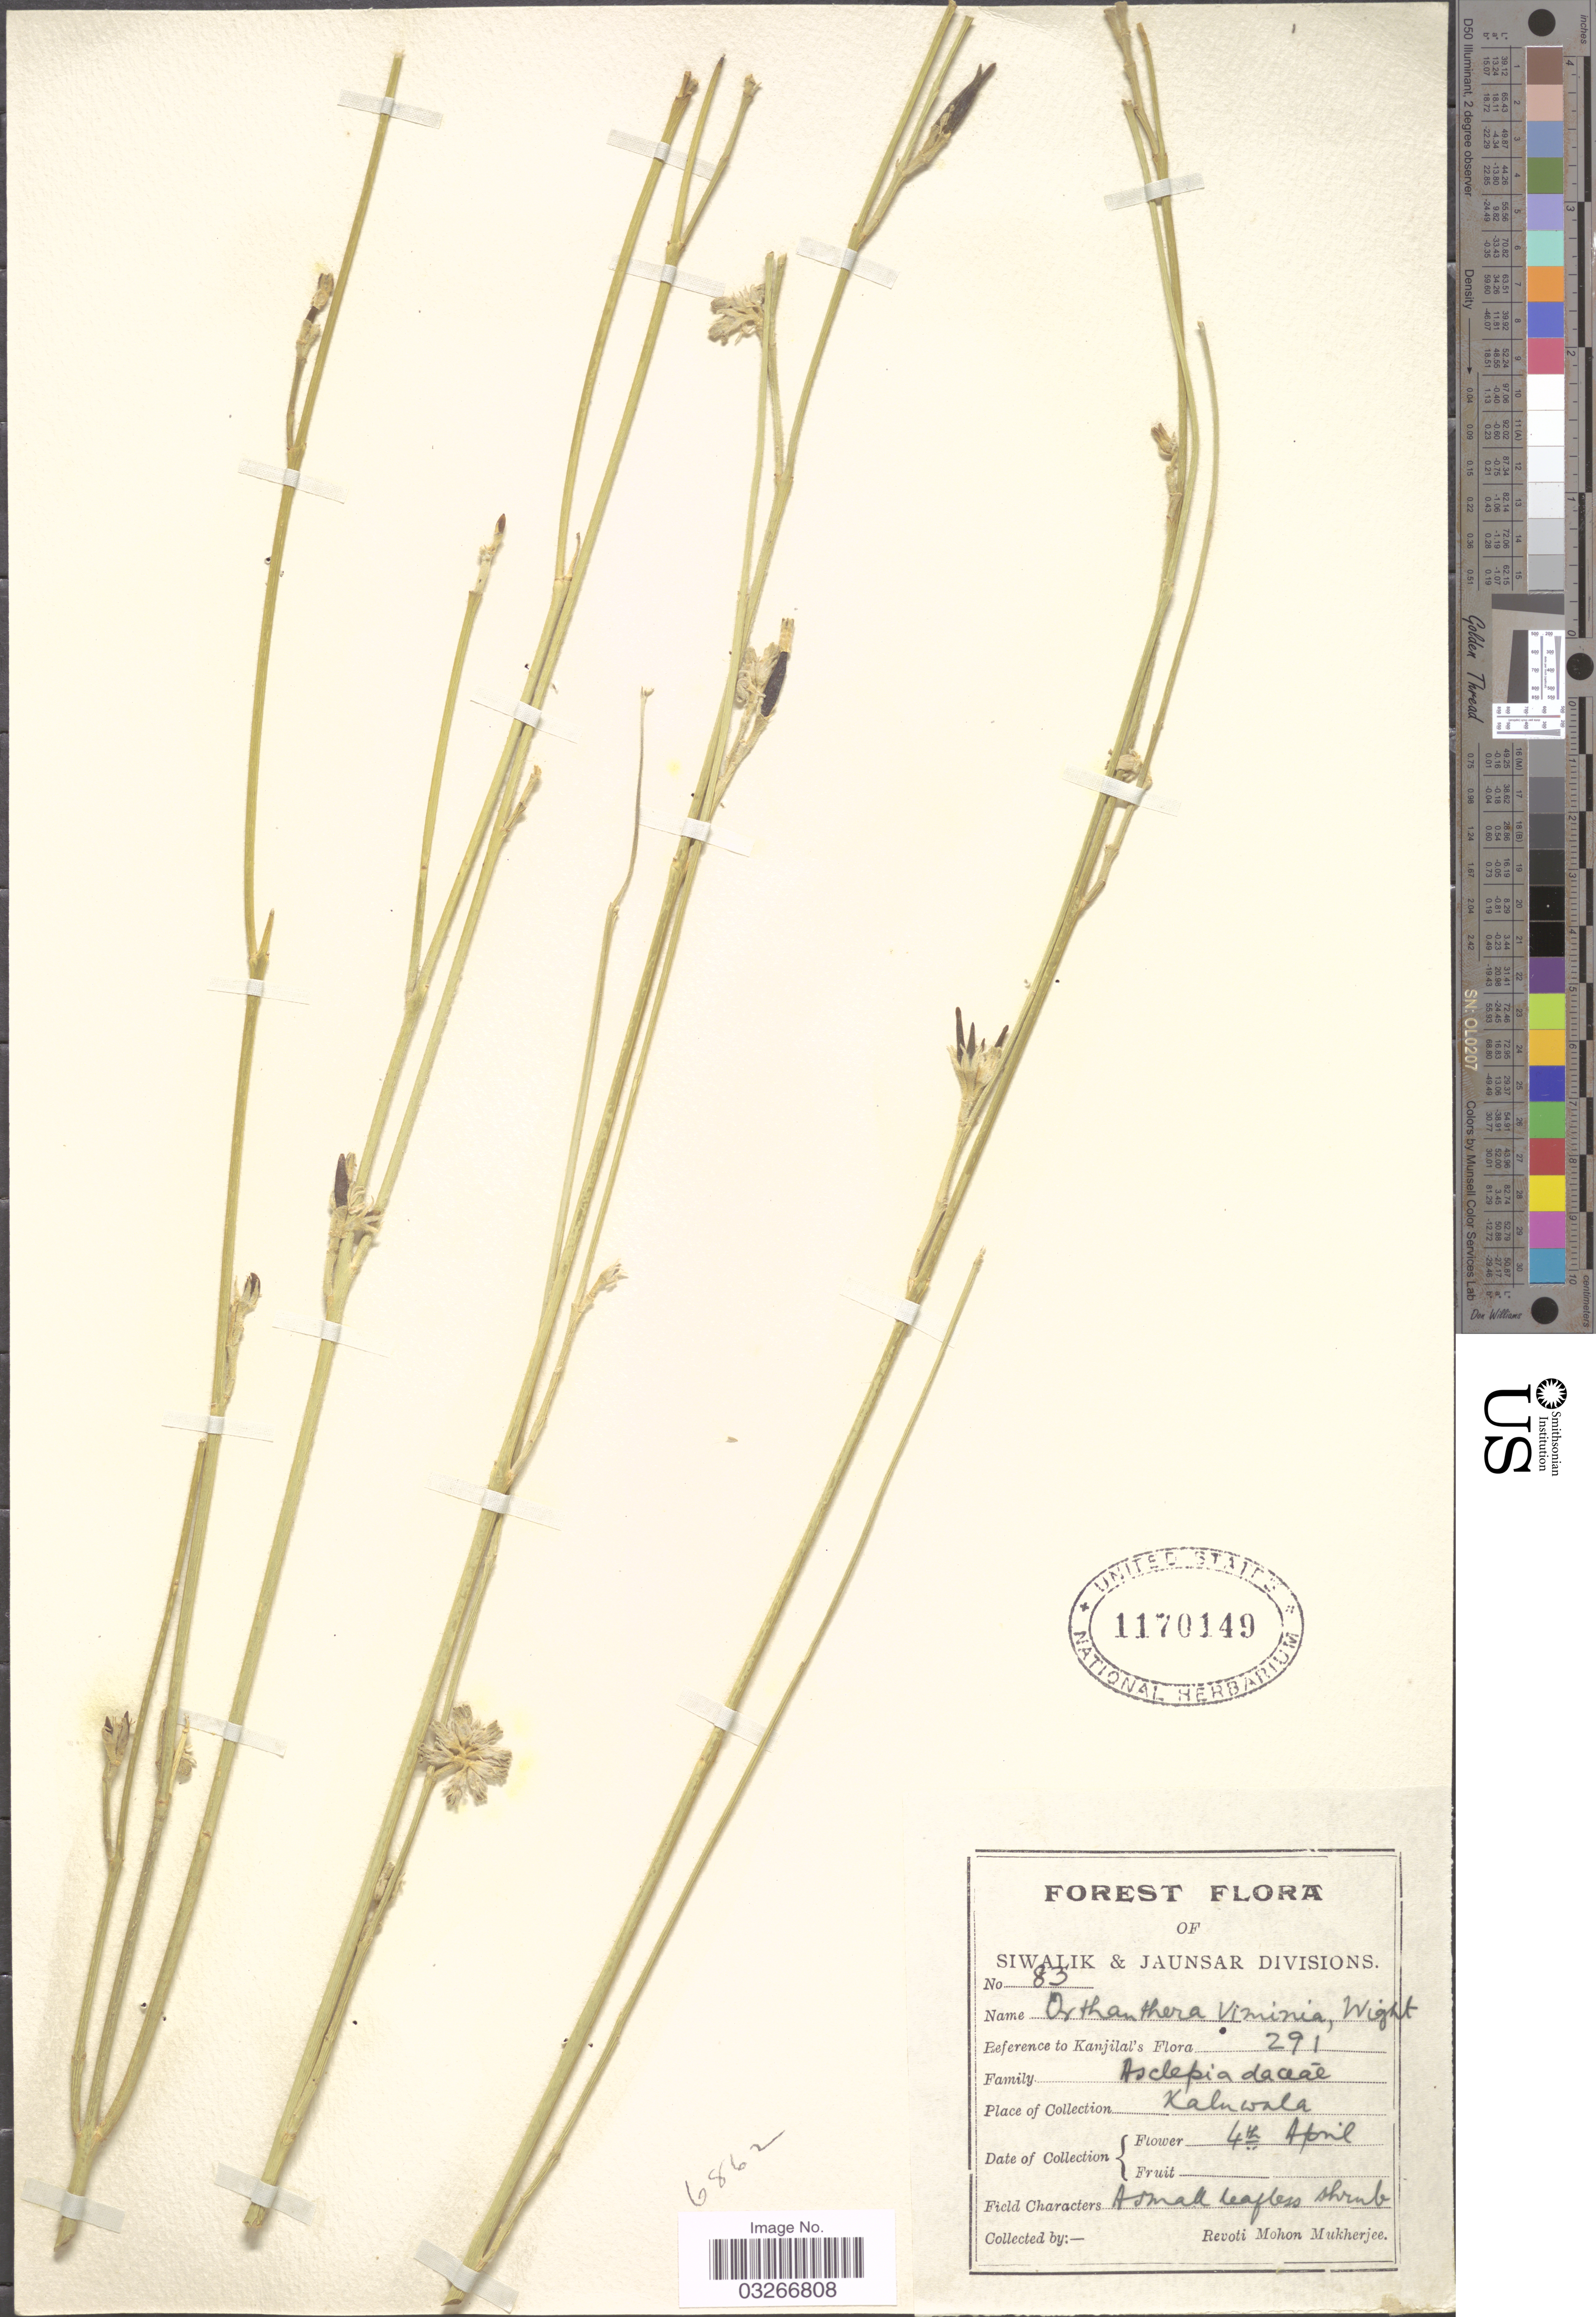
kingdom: Plantae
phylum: Tracheophyta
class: Magnoliopsida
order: Gentianales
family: Apocynaceae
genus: Orthanthera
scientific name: Orthanthera viminea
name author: Wight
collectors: R. Mukherjee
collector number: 83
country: India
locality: Kaluwala.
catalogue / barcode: US 1170149